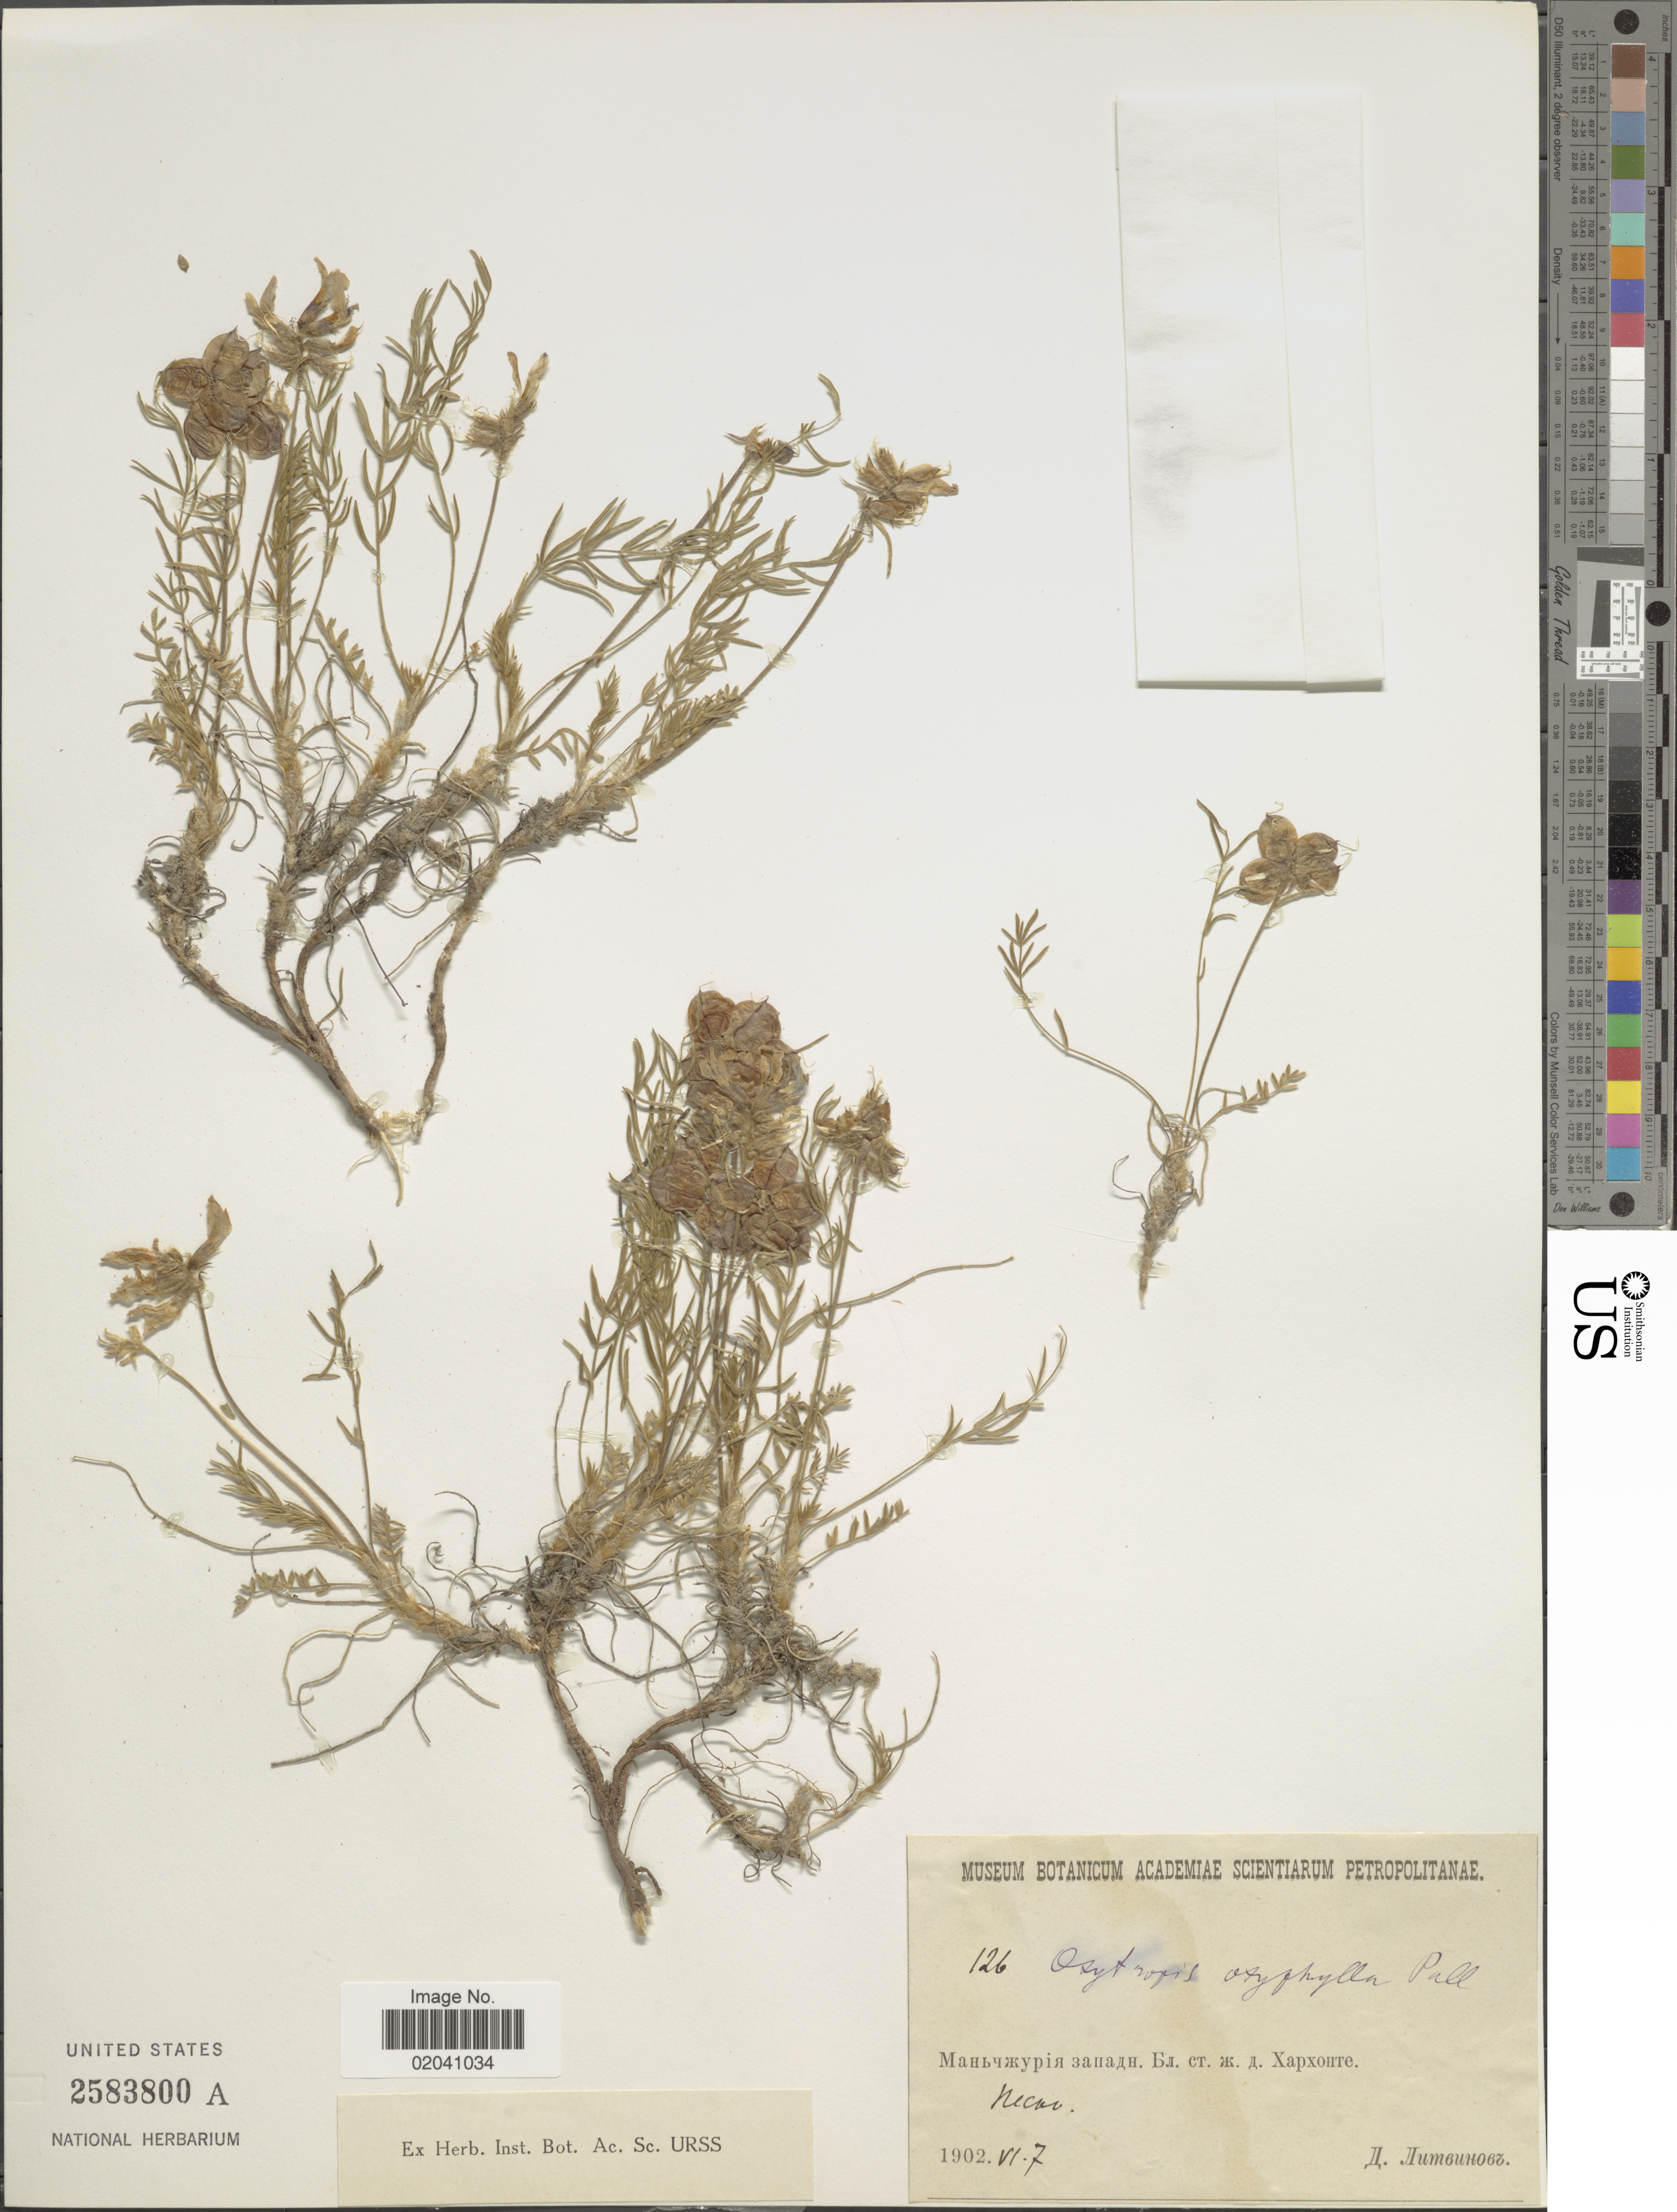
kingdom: Plantae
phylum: Tracheophyta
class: Magnoliopsida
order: Fabales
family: Fabaceae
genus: Oxytropis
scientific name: Oxytropis oxyphylla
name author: (Pall.) DC.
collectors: D. Litvinov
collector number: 126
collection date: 1902-06-07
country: China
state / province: Nei Monggol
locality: Manchuria, near railroad station Kharkhonte.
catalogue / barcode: US 2583800A